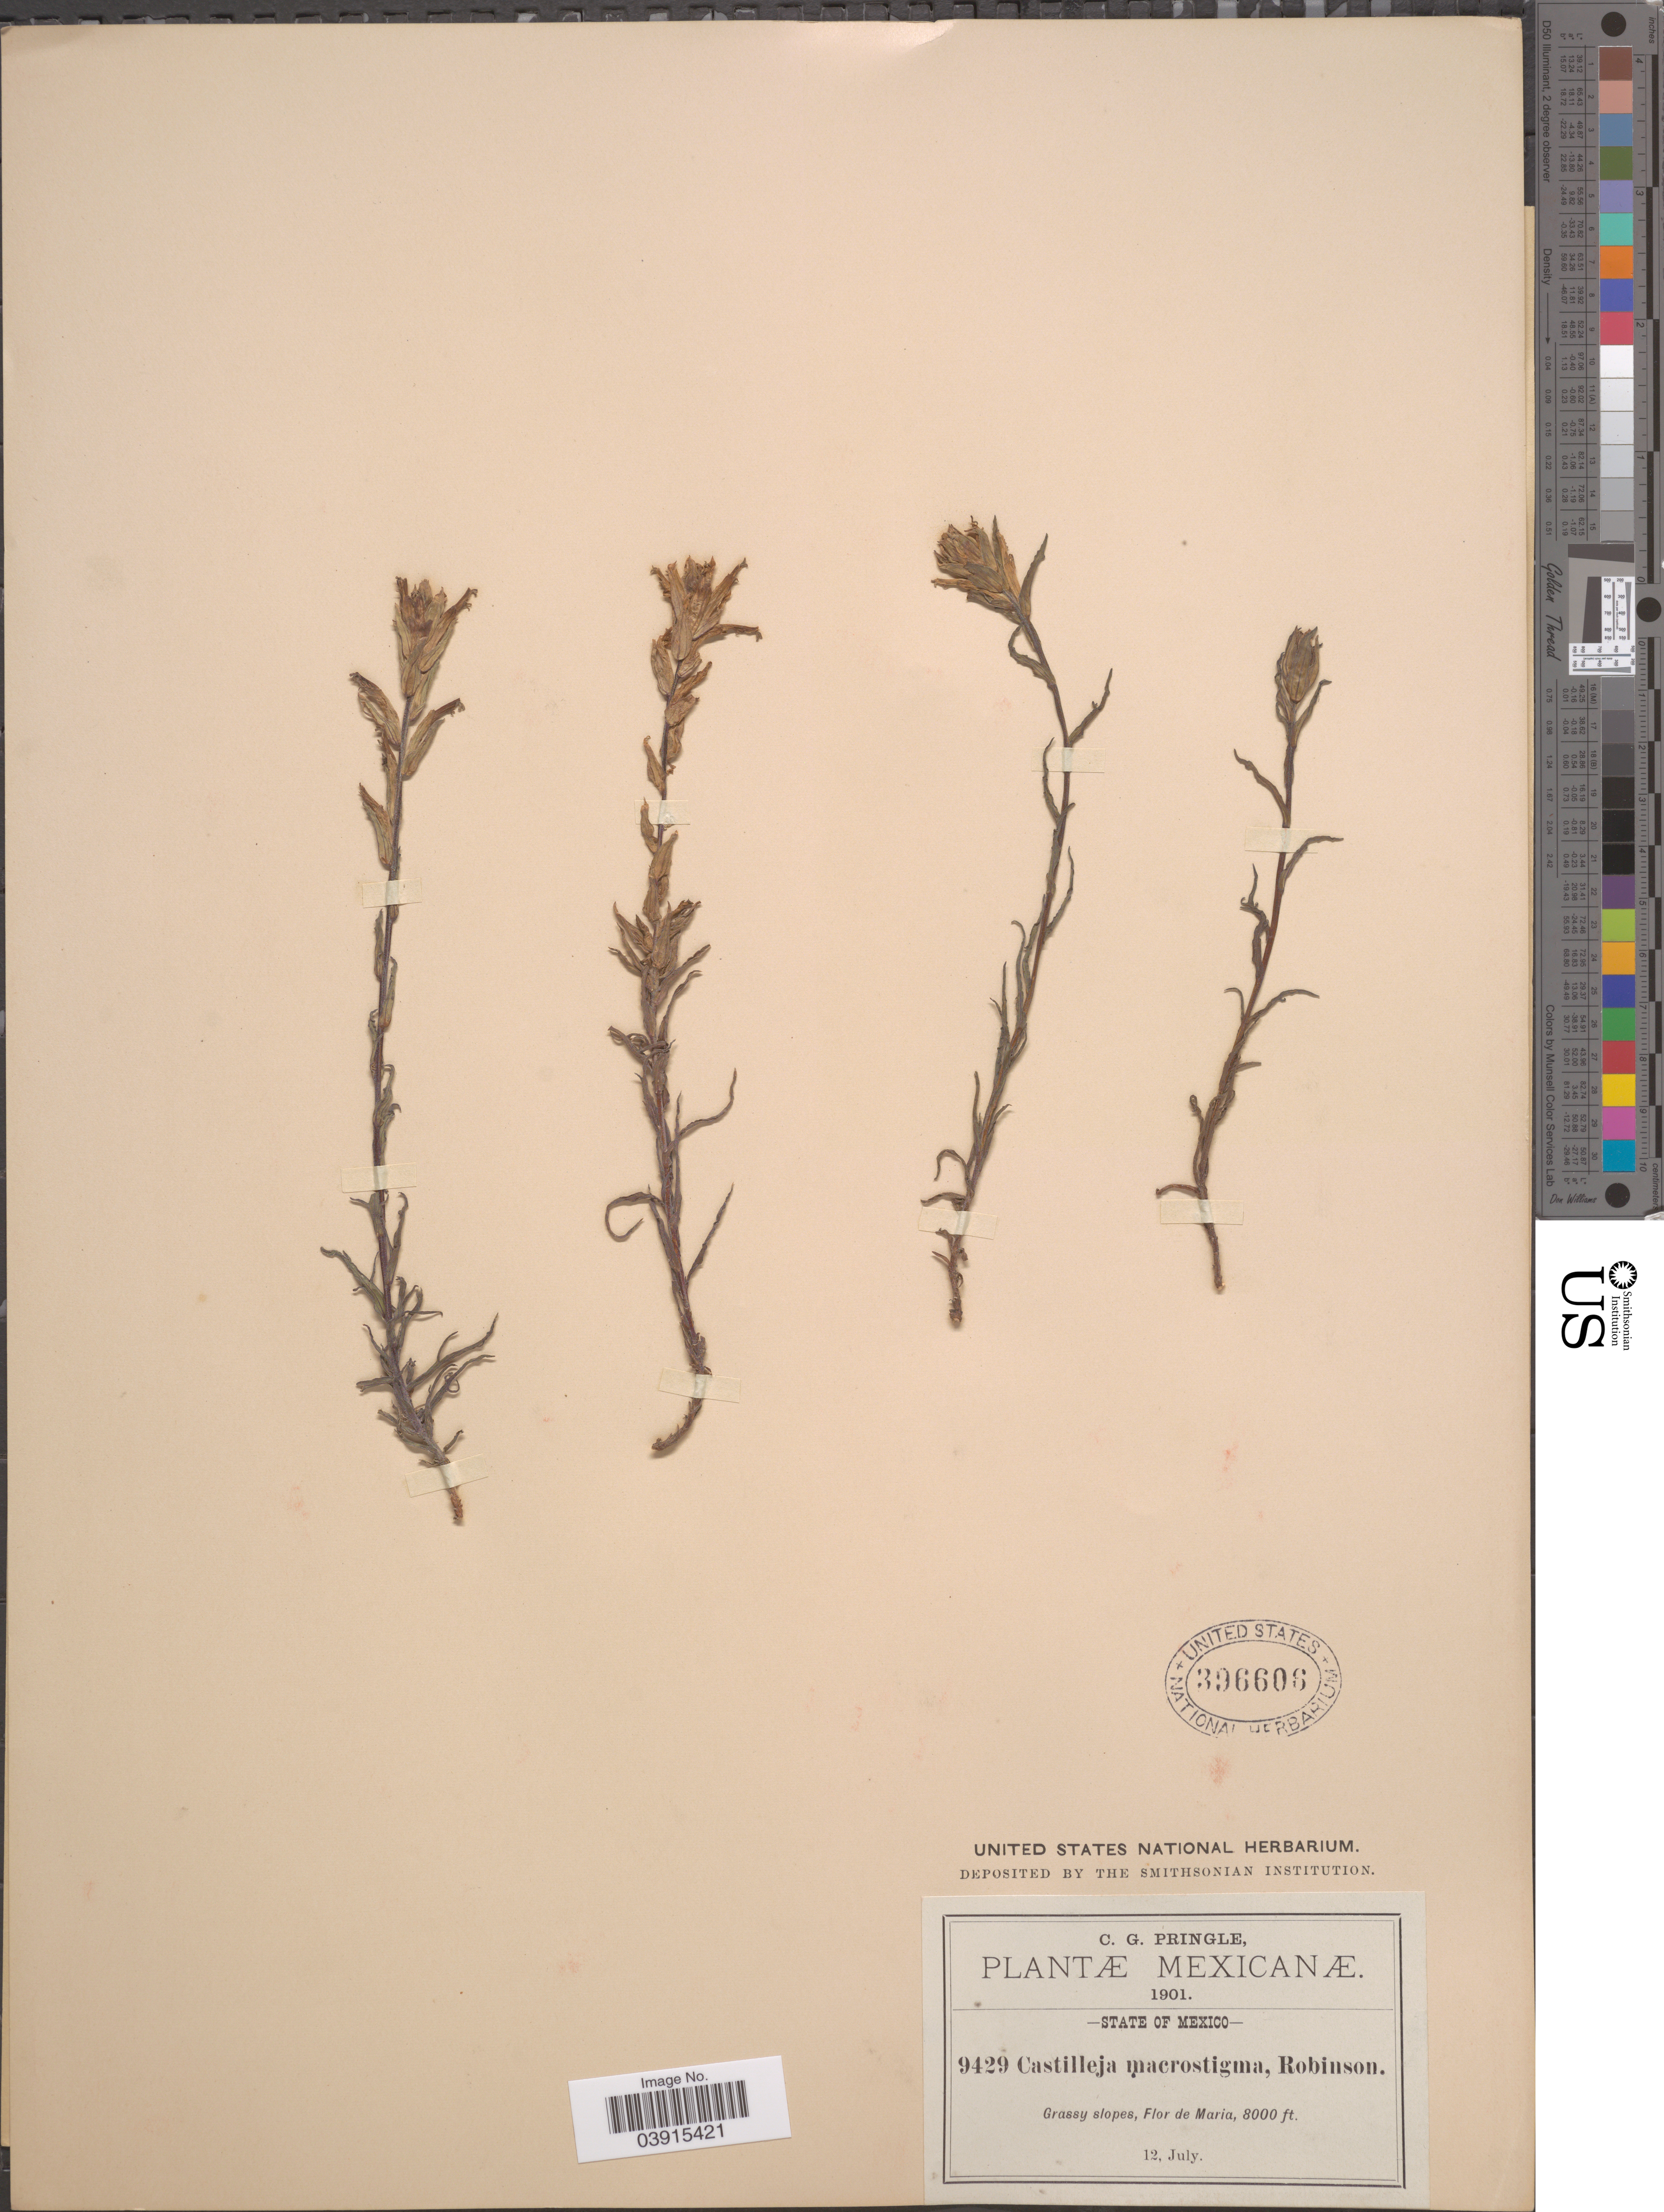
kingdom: Plantae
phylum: Tracheophyta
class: Magnoliopsida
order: Lamiales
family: Orobanchaceae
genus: Castilleja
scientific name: Castilleja macrostigma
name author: B.L. Rob.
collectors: C. G. Pringle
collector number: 9429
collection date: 1901-07-12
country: Mexico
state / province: México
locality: Grassy slopes, Flor de Maria.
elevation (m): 2438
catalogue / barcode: US 396606